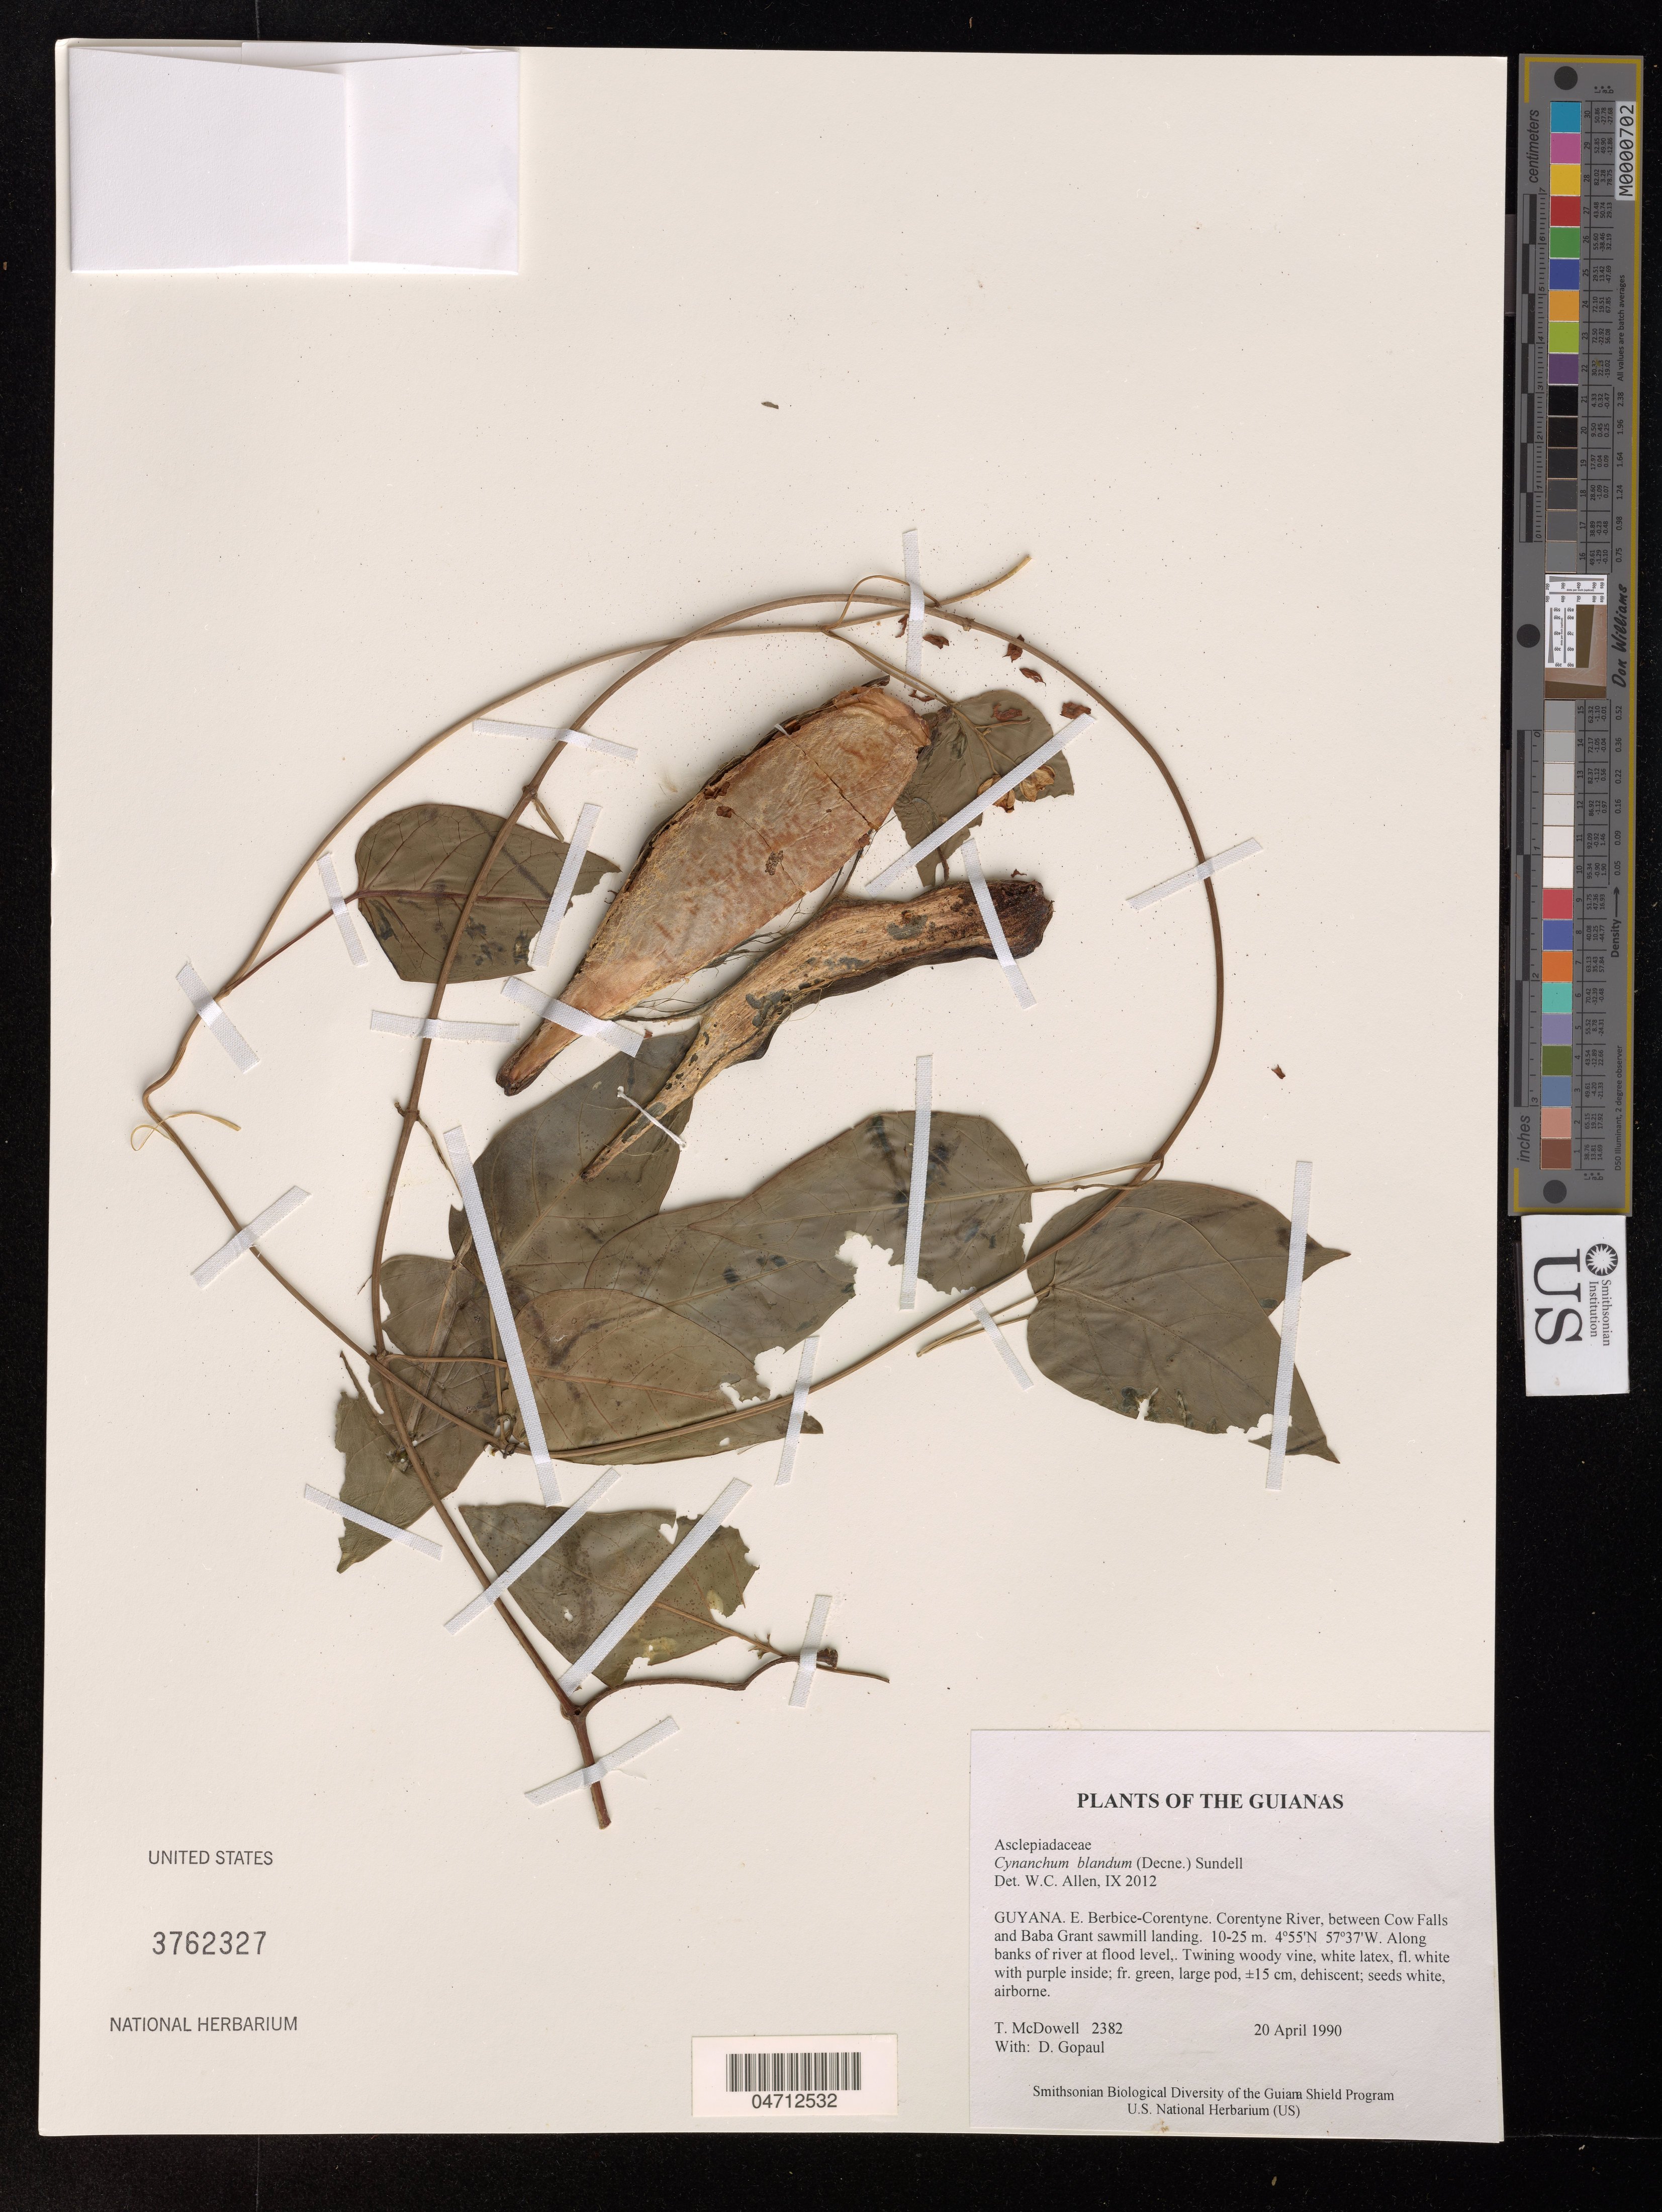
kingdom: Plantae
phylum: Tracheophyta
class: Magnoliopsida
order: Gentianales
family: Apocynaceae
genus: Cynanchum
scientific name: Cynanchum blandum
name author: (Decne.) Sundell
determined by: Allen, W. C.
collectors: T. McDowell & D. Gopaul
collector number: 2382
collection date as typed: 20 April 1990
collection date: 1990-04-20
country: Guyana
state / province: E. Berbice-Corentyne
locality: Corentyne River, between Cow Falls and Baba Grant sawmill landing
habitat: Along banks of river at flood level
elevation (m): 10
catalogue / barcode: US 3762327